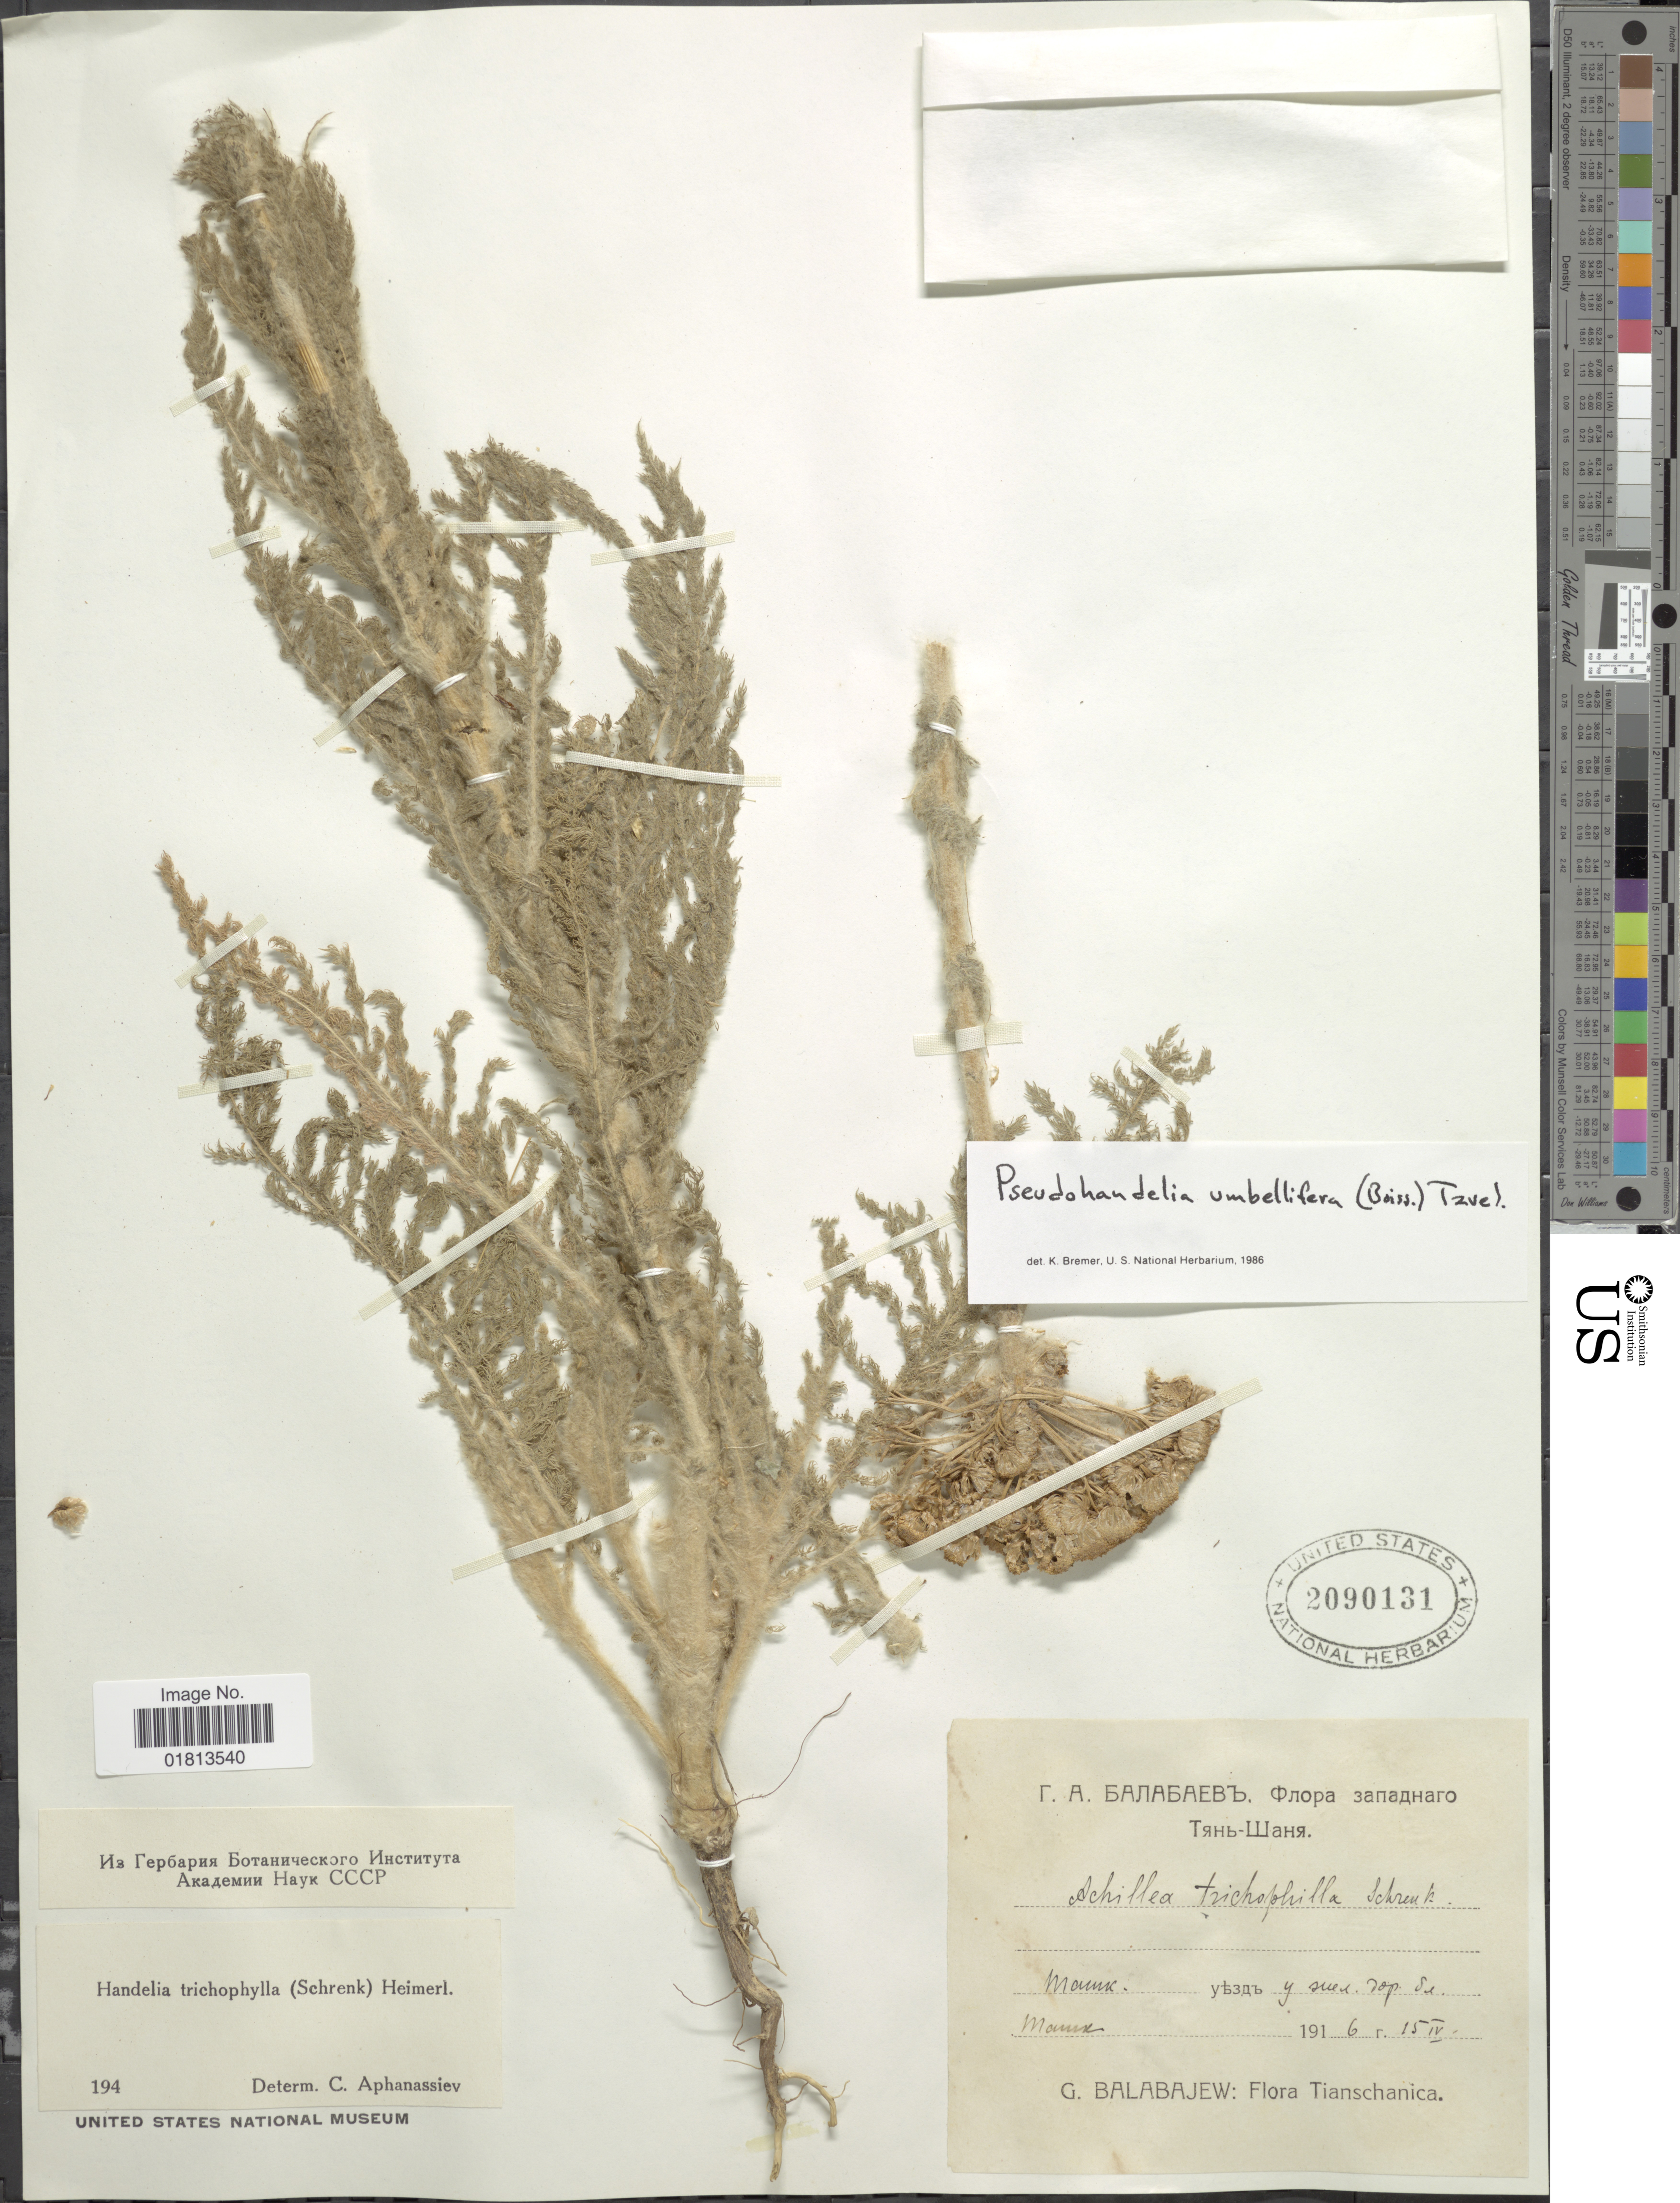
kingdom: Plantae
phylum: Tracheophyta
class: Magnoliopsida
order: Asterales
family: Asteraceae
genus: Pseudohandelia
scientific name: Pseudohandelia umbellifera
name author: (Boiss.) Tzvelev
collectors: G. Balabajew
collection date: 1916-04-15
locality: X Tianschanica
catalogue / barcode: US 2090131